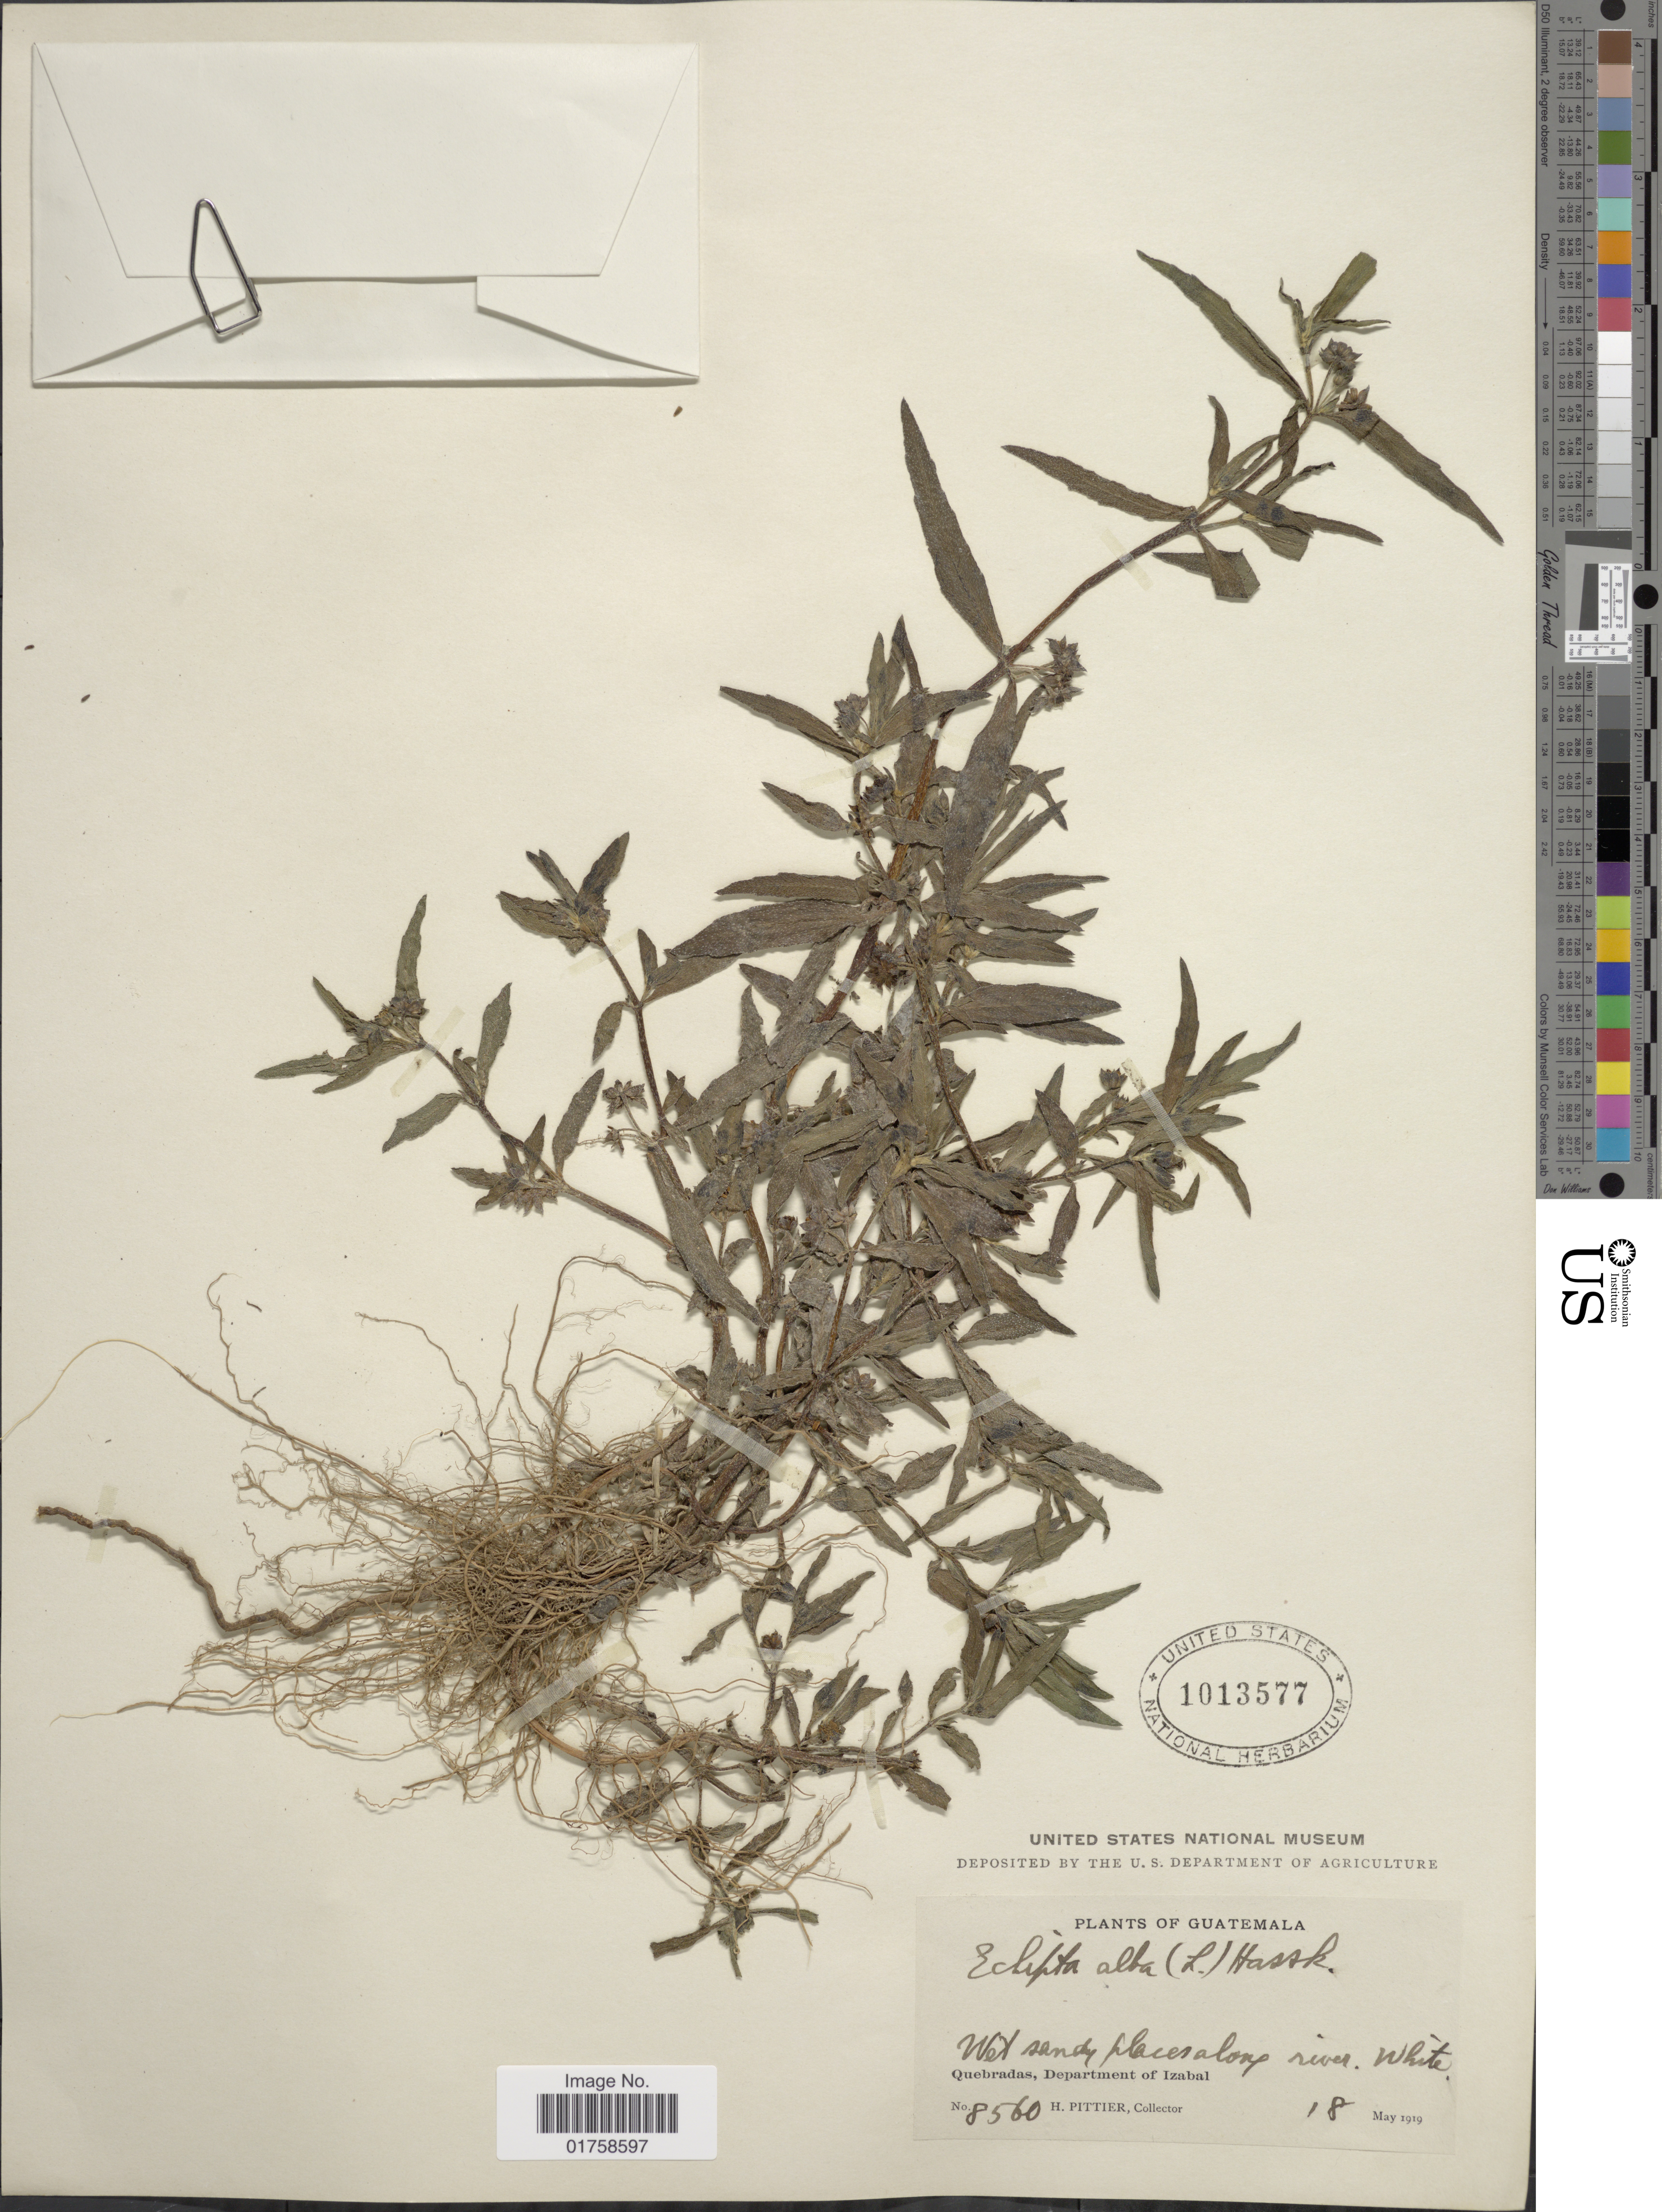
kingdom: Plantae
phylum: Tracheophyta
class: Magnoliopsida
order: Asterales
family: Asteraceae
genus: Eclipta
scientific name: Eclipta alba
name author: (L.) Hassk.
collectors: H. F. Pittier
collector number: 8560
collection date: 1919-05-18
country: Guatemala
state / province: Izabal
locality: Wet sandy places along river. Quebradas, Department of Izabal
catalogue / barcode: US 1013577